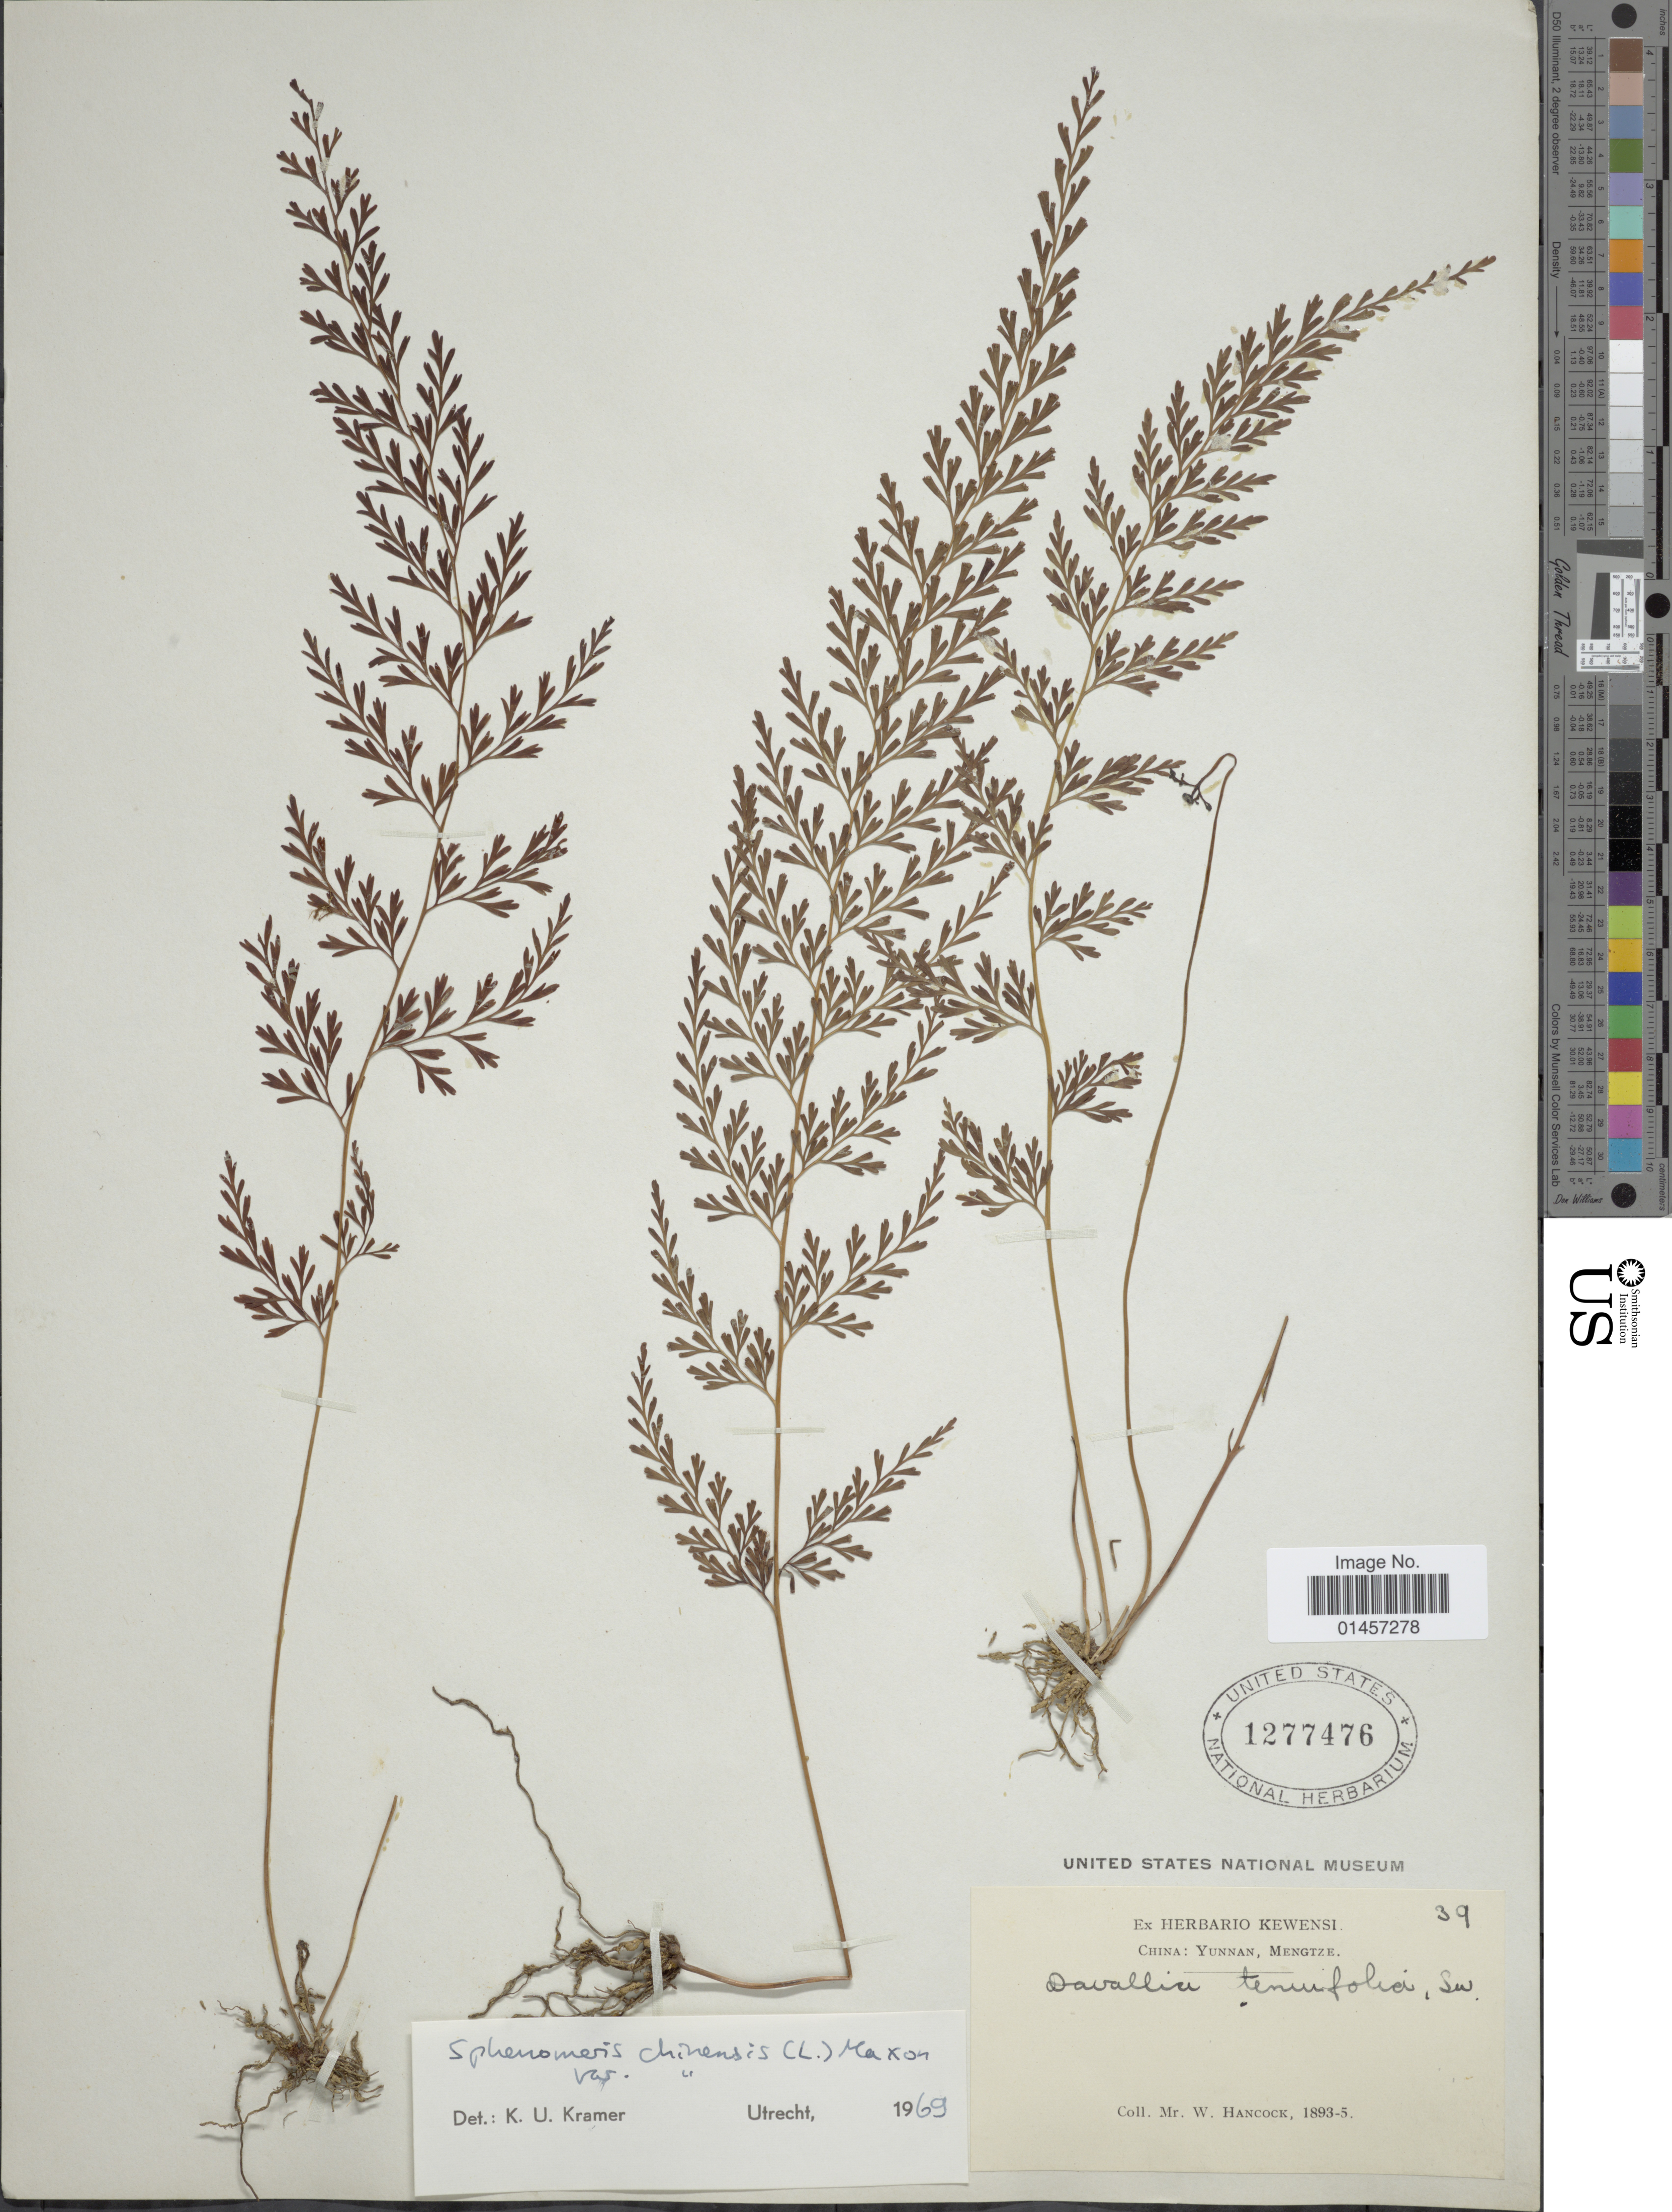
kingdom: Plantae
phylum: Tracheophyta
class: Polypodiopsida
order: Polypodiales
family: Lindsaeaceae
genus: Sphenomeris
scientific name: Sphenomeris chinensis var. chinensis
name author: (L.) Maxon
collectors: W. Hancock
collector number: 39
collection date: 1893/1895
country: China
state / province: Yunnan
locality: China: Yunnan Mengtze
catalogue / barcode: US 1277476